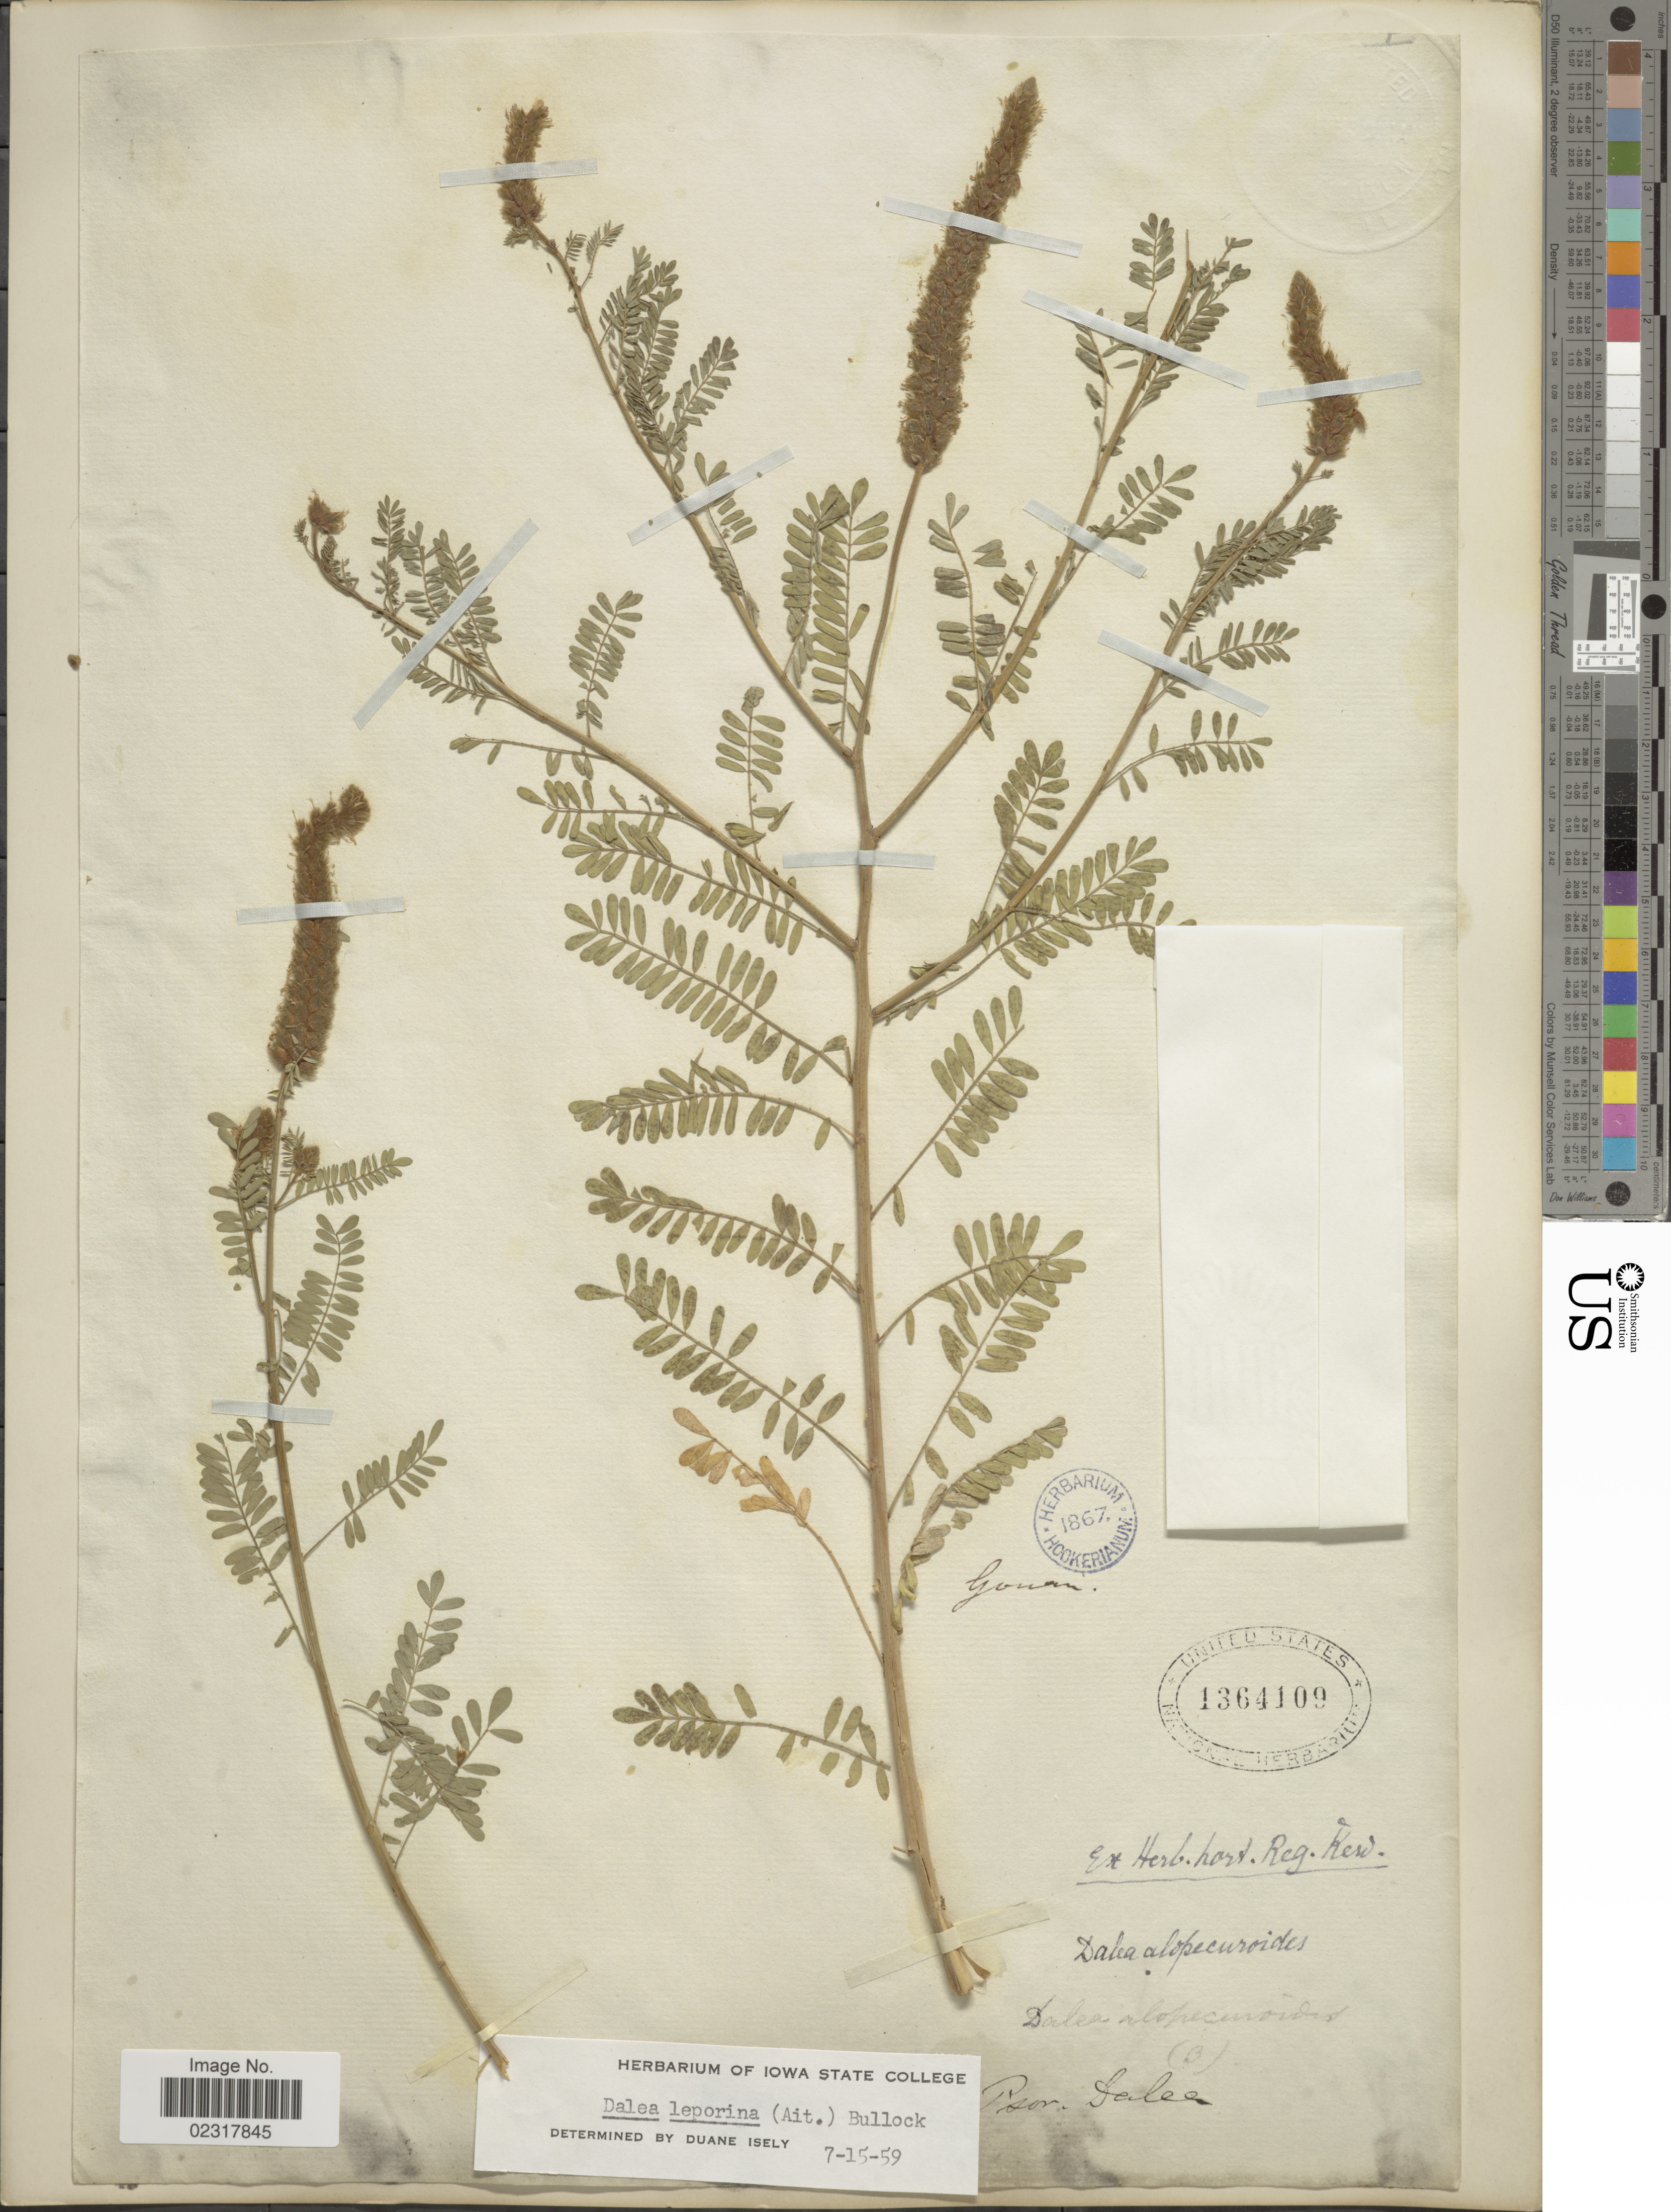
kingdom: Plantae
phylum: Tracheophyta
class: Magnoliopsida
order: Fabales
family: Fabaceae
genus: Dalea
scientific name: Dalea leporina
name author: (Aiton) Bullock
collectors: ex herb. Hort. Reg. Kew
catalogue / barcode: US 1364109